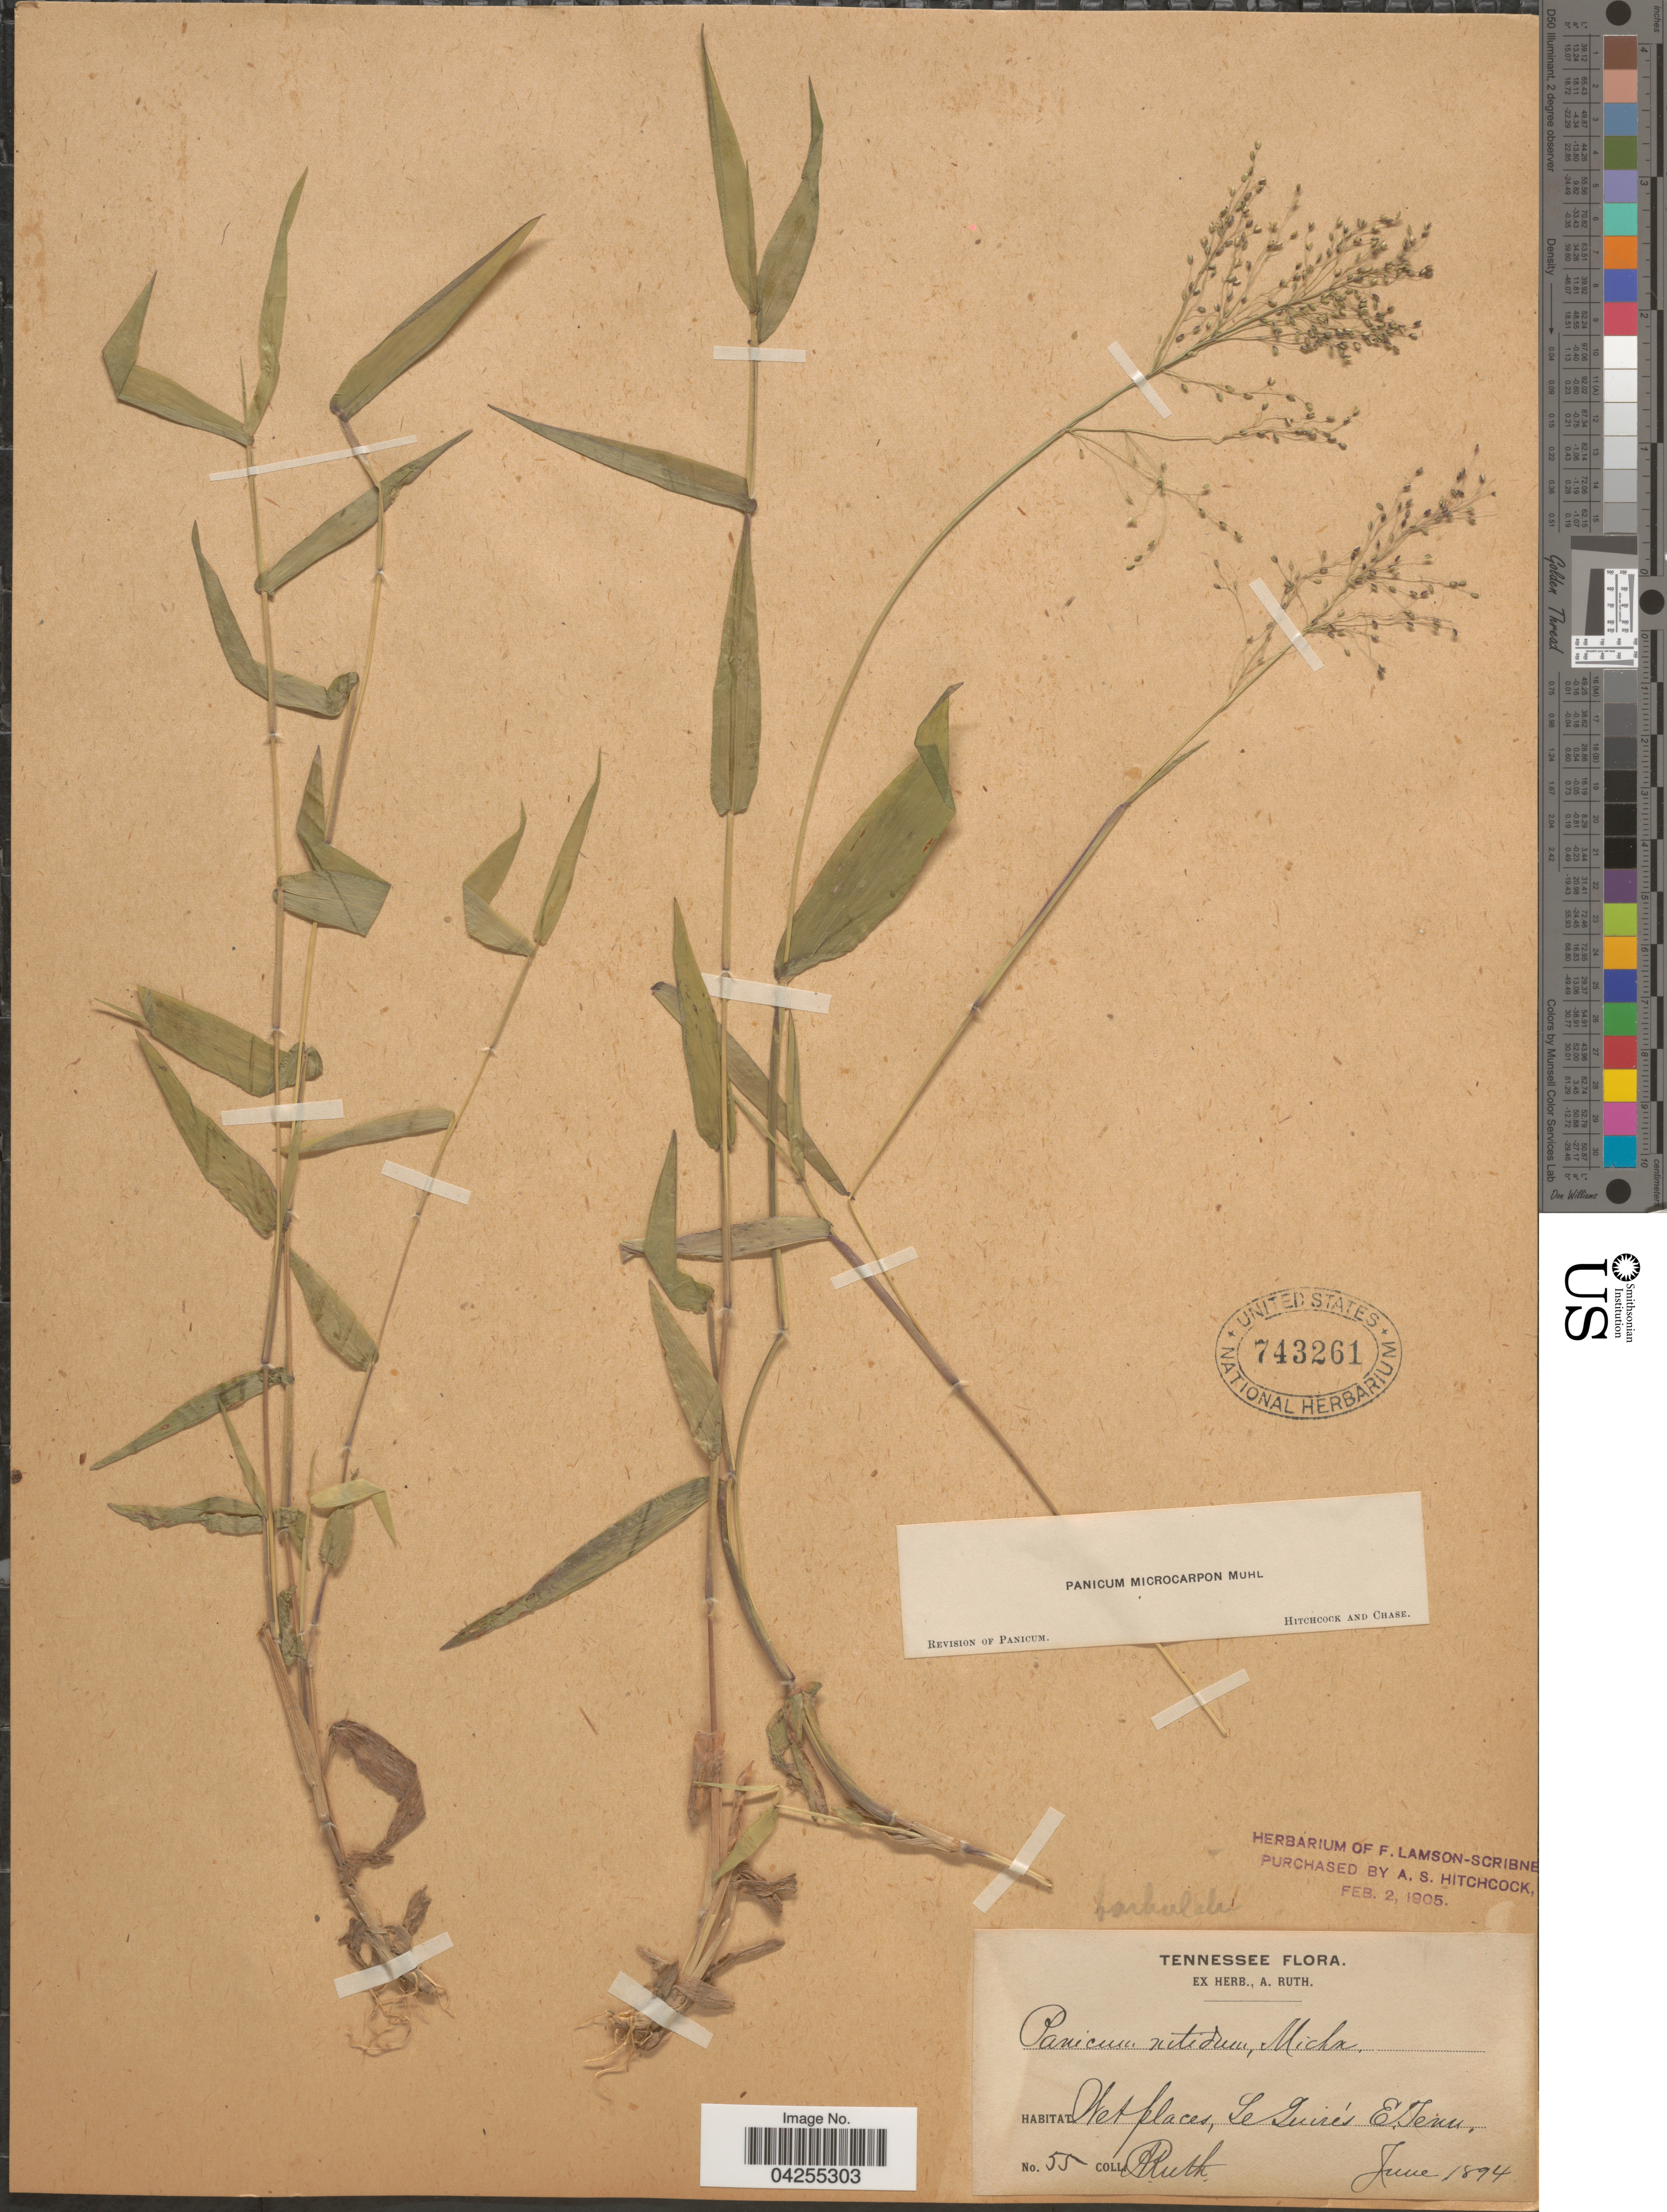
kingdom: Plantae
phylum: Tracheophyta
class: Liliopsida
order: Poales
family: Poaceae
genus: Dichanthelium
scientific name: Dichanthelium dichotomum var. dichotomum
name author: (L.) Gould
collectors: A. Ruth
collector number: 55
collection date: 1894-06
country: United States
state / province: Tennessee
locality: Wet places, Le Zuire's E. Tenn.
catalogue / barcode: US 743261